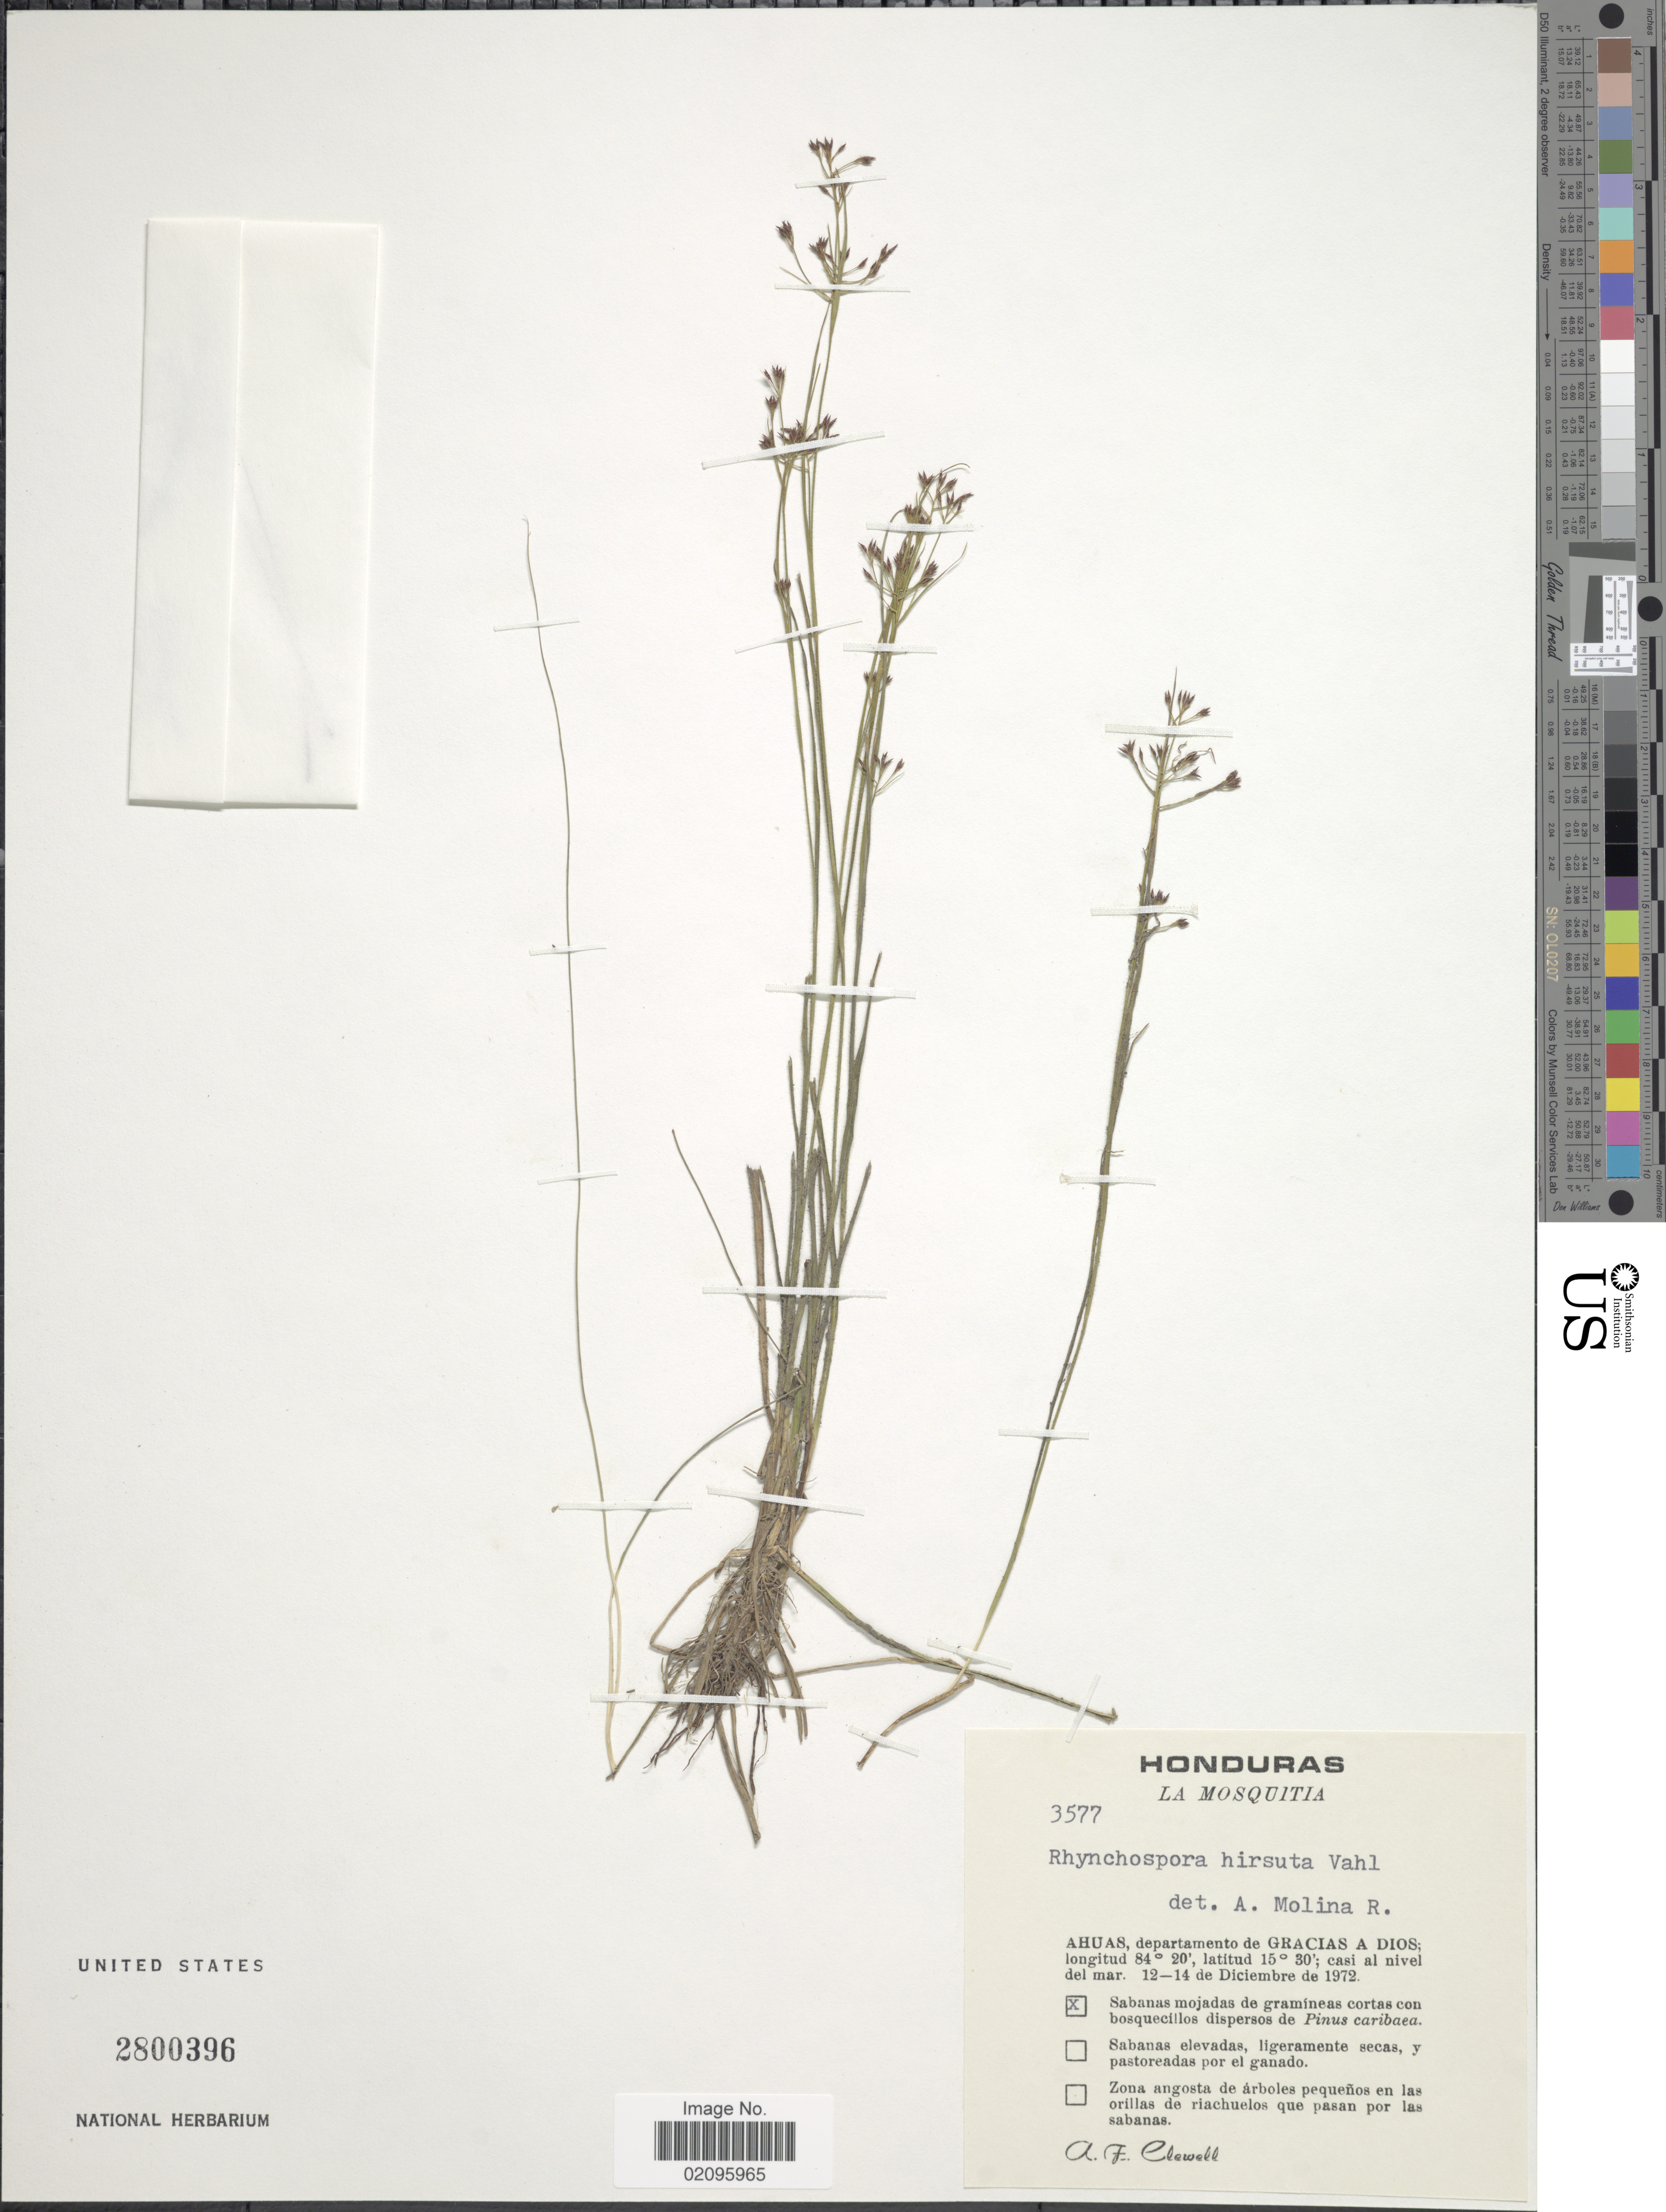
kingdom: Plantae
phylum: Tracheophyta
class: Liliopsida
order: Poales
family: Cyperaceae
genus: Rhynchospora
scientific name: Rhynchospora hirsuta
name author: (Vahl) Vahl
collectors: A. Clewell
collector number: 3577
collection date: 1972-12-12/1972-12-14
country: Honduras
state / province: Gracias de Dios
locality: La Mosquita, Ahuas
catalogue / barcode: US 2800396